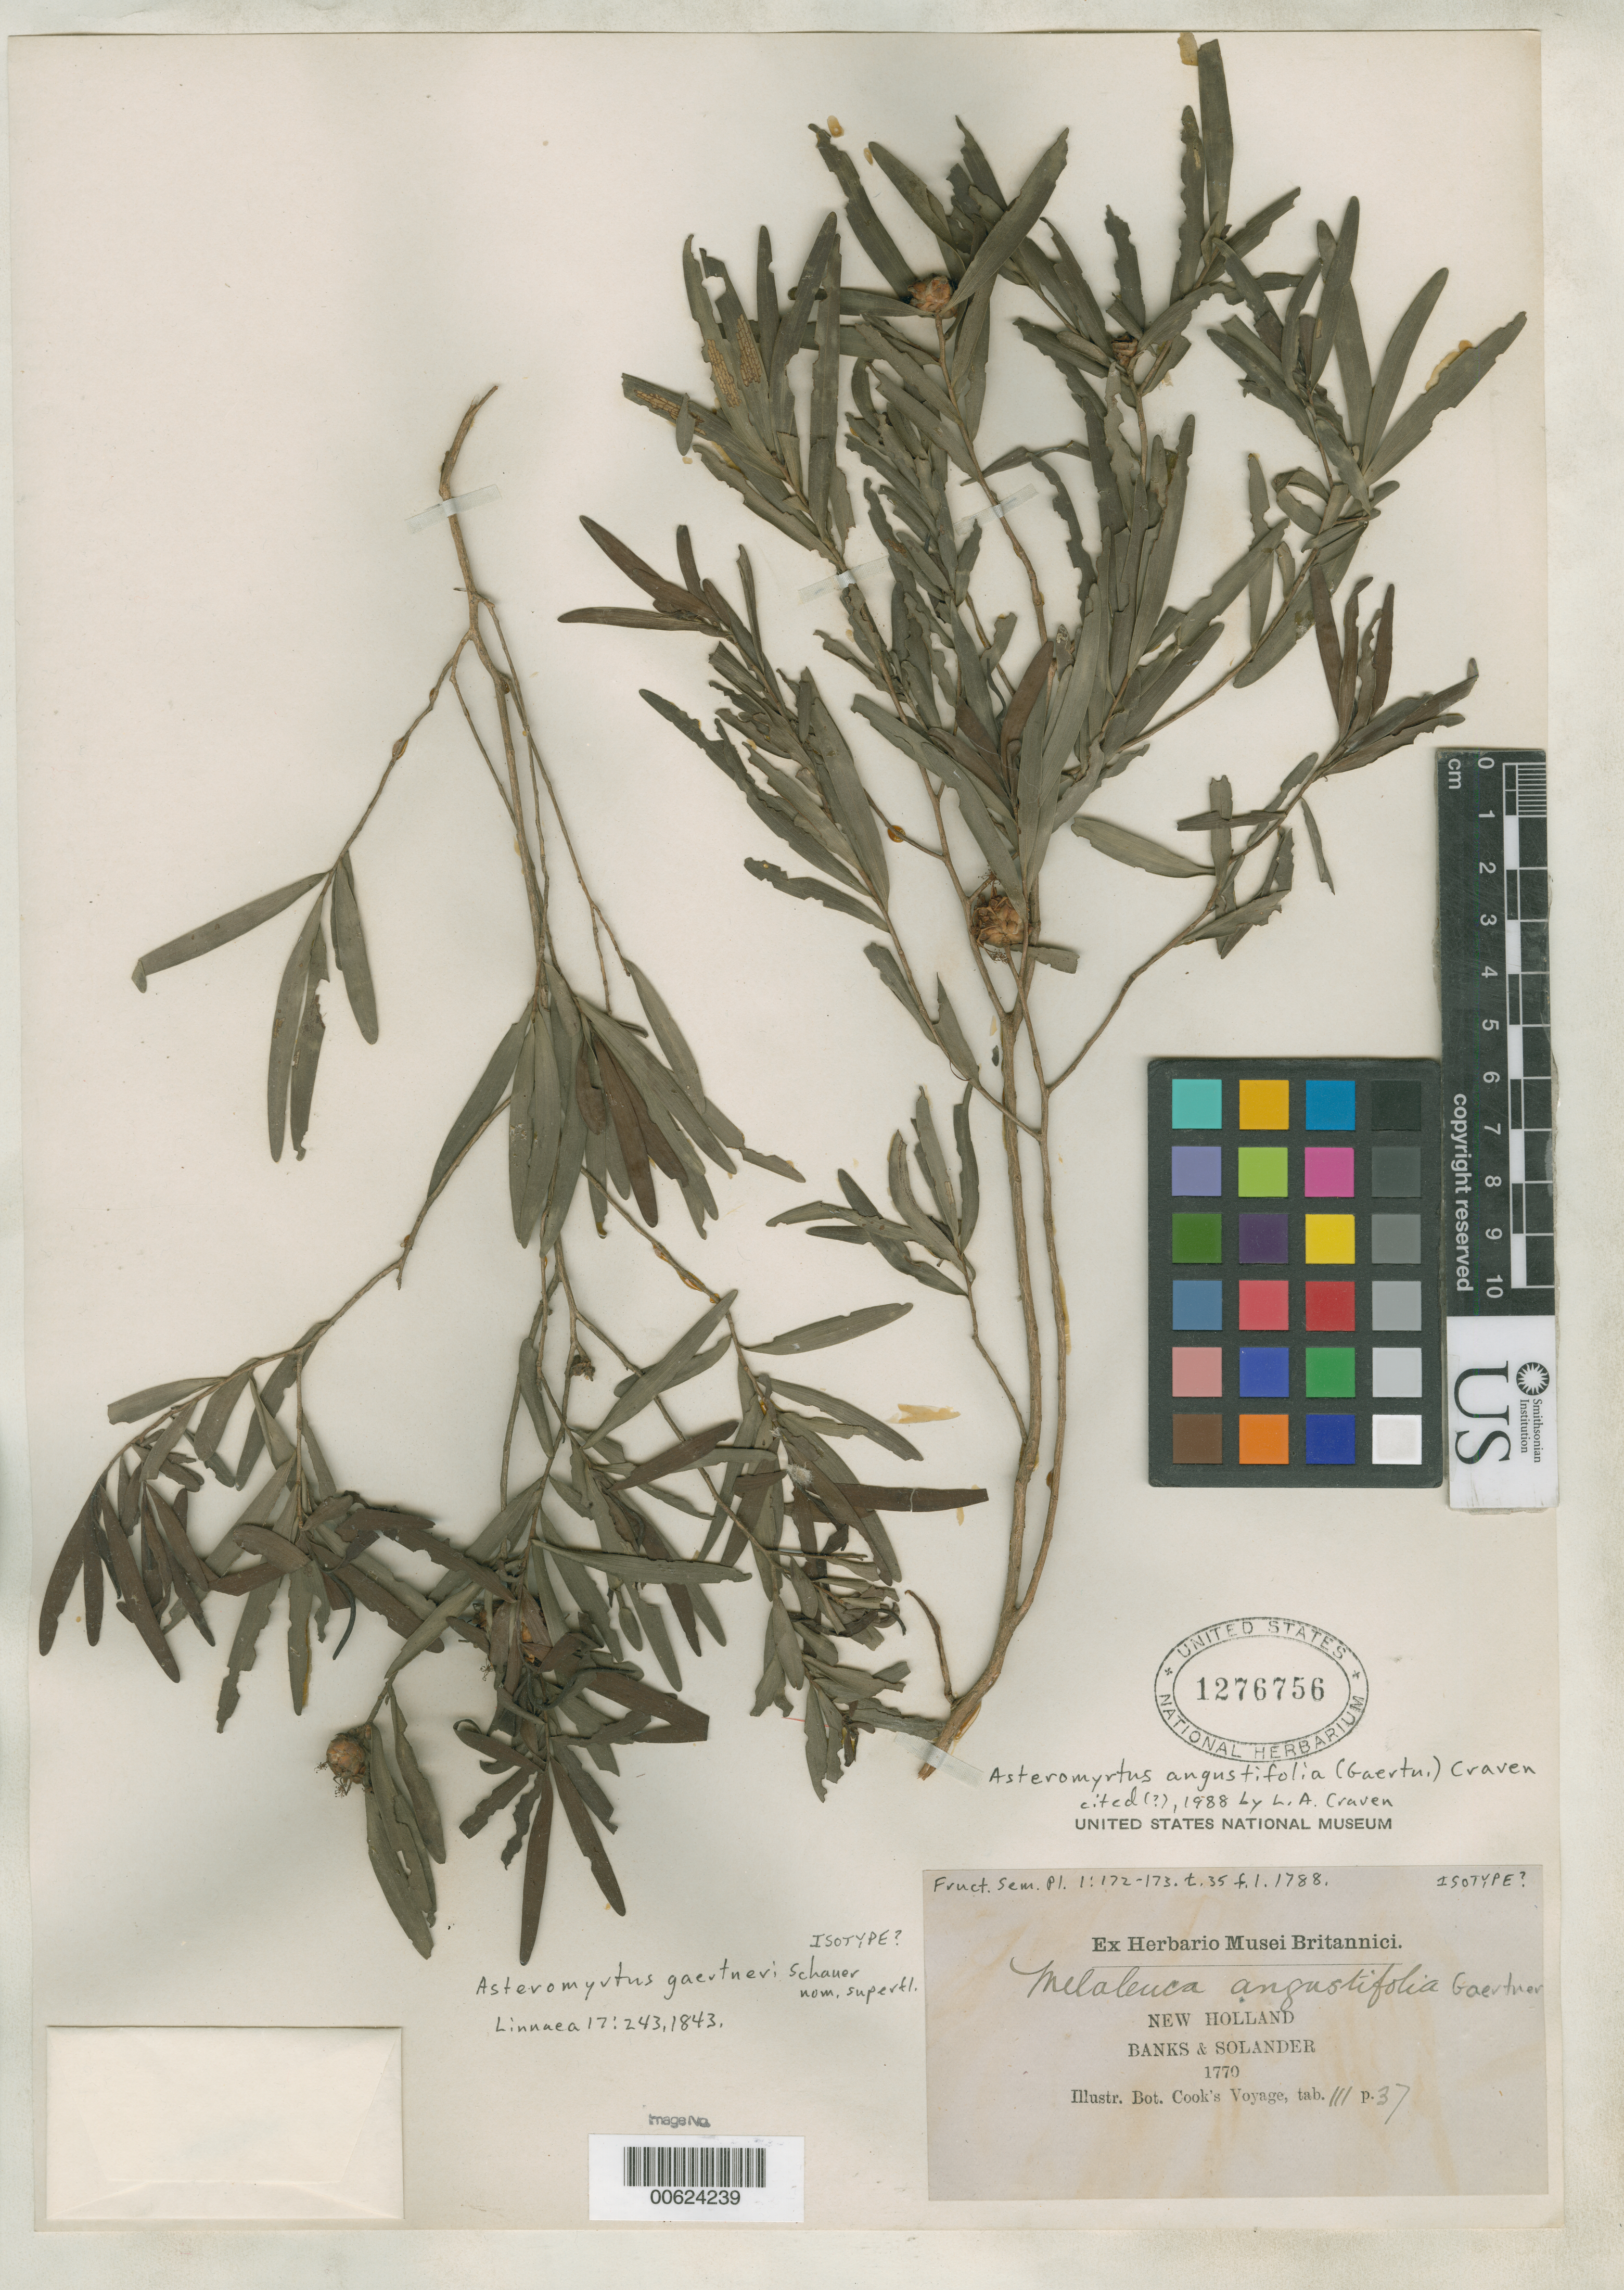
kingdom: Plantae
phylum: Tracheophyta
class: Magnoliopsida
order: Myrtales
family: Myrtaceae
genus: Asteromyrtus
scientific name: Asteromyrtus gaertneri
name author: Schauer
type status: Isotype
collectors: J. Banks & D. C. Solander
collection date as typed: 1770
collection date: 1770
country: Australia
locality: New Holland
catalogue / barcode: US 1276756